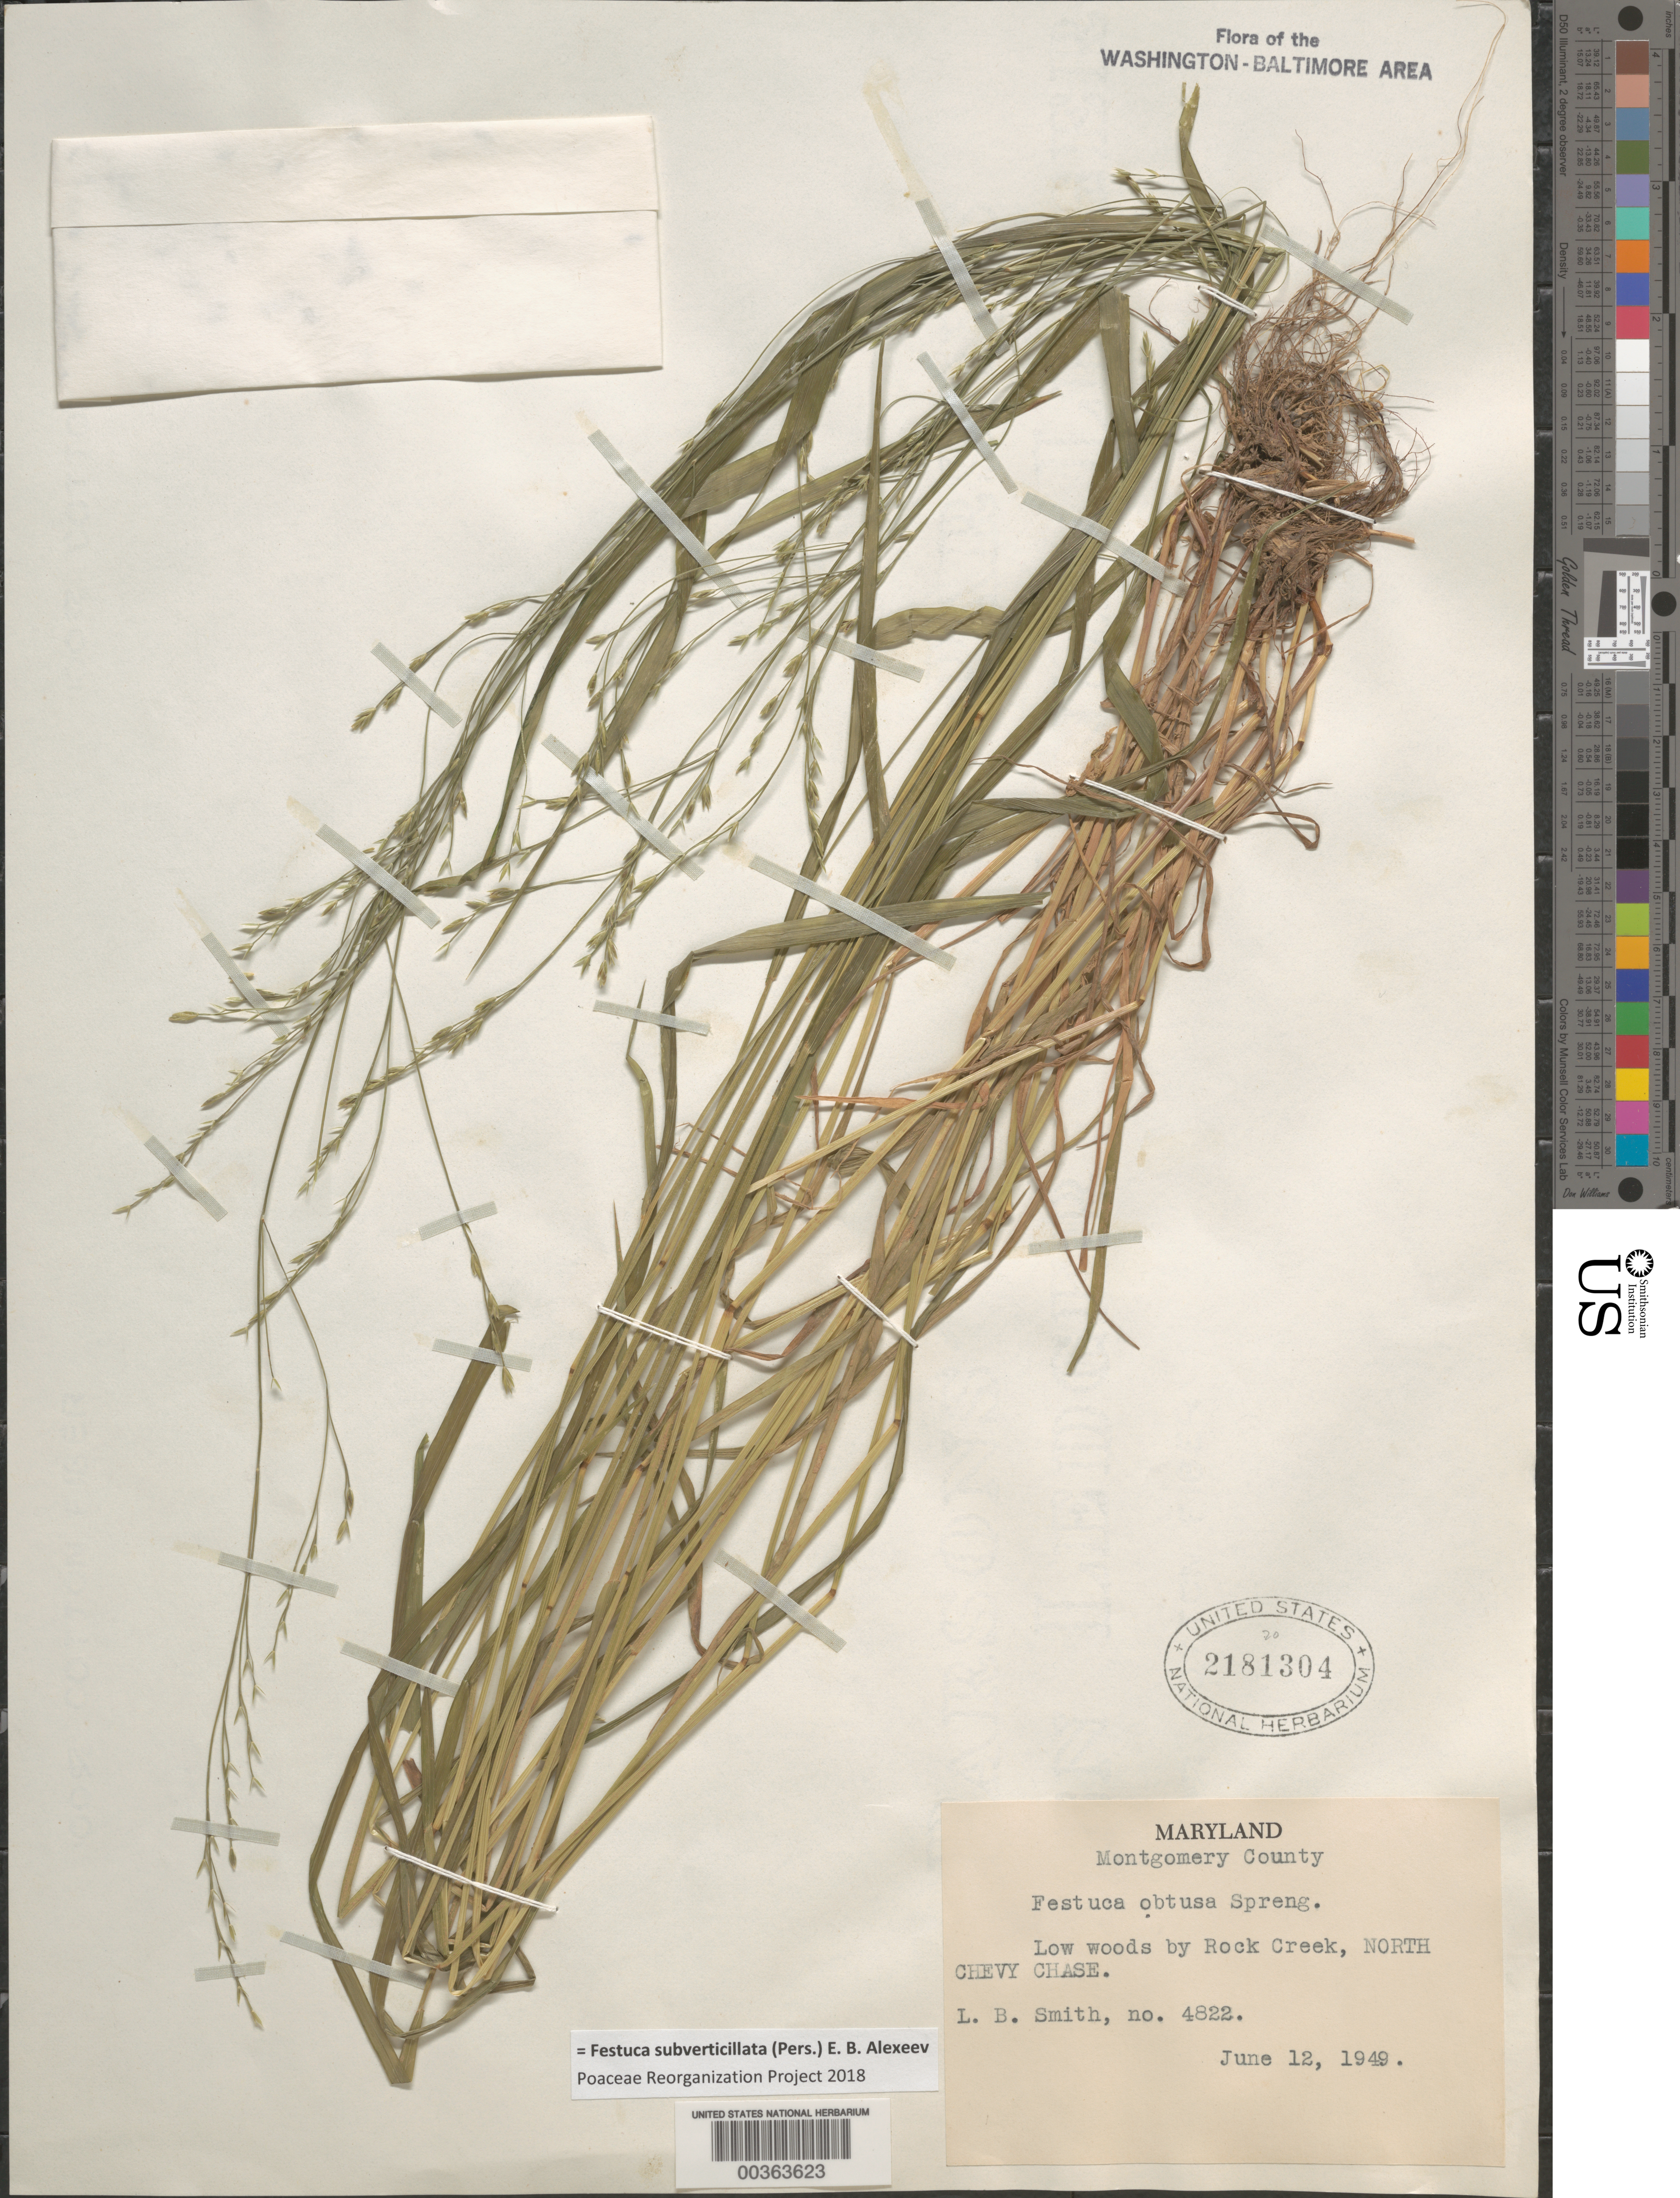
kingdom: Plantae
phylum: Tracheophyta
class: Liliopsida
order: Poales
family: Poaceae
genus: Festuca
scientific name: Festuca subverticillata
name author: (Pers.) E.B. Alexeev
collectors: L. Smith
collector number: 4822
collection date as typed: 12 Jun 1949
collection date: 1949-06-12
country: United States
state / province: Maryland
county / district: Montgomery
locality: Rock Creek, north Chevy Chase Rock Creek Park and Vicinity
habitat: Low woods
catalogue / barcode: US 2181304